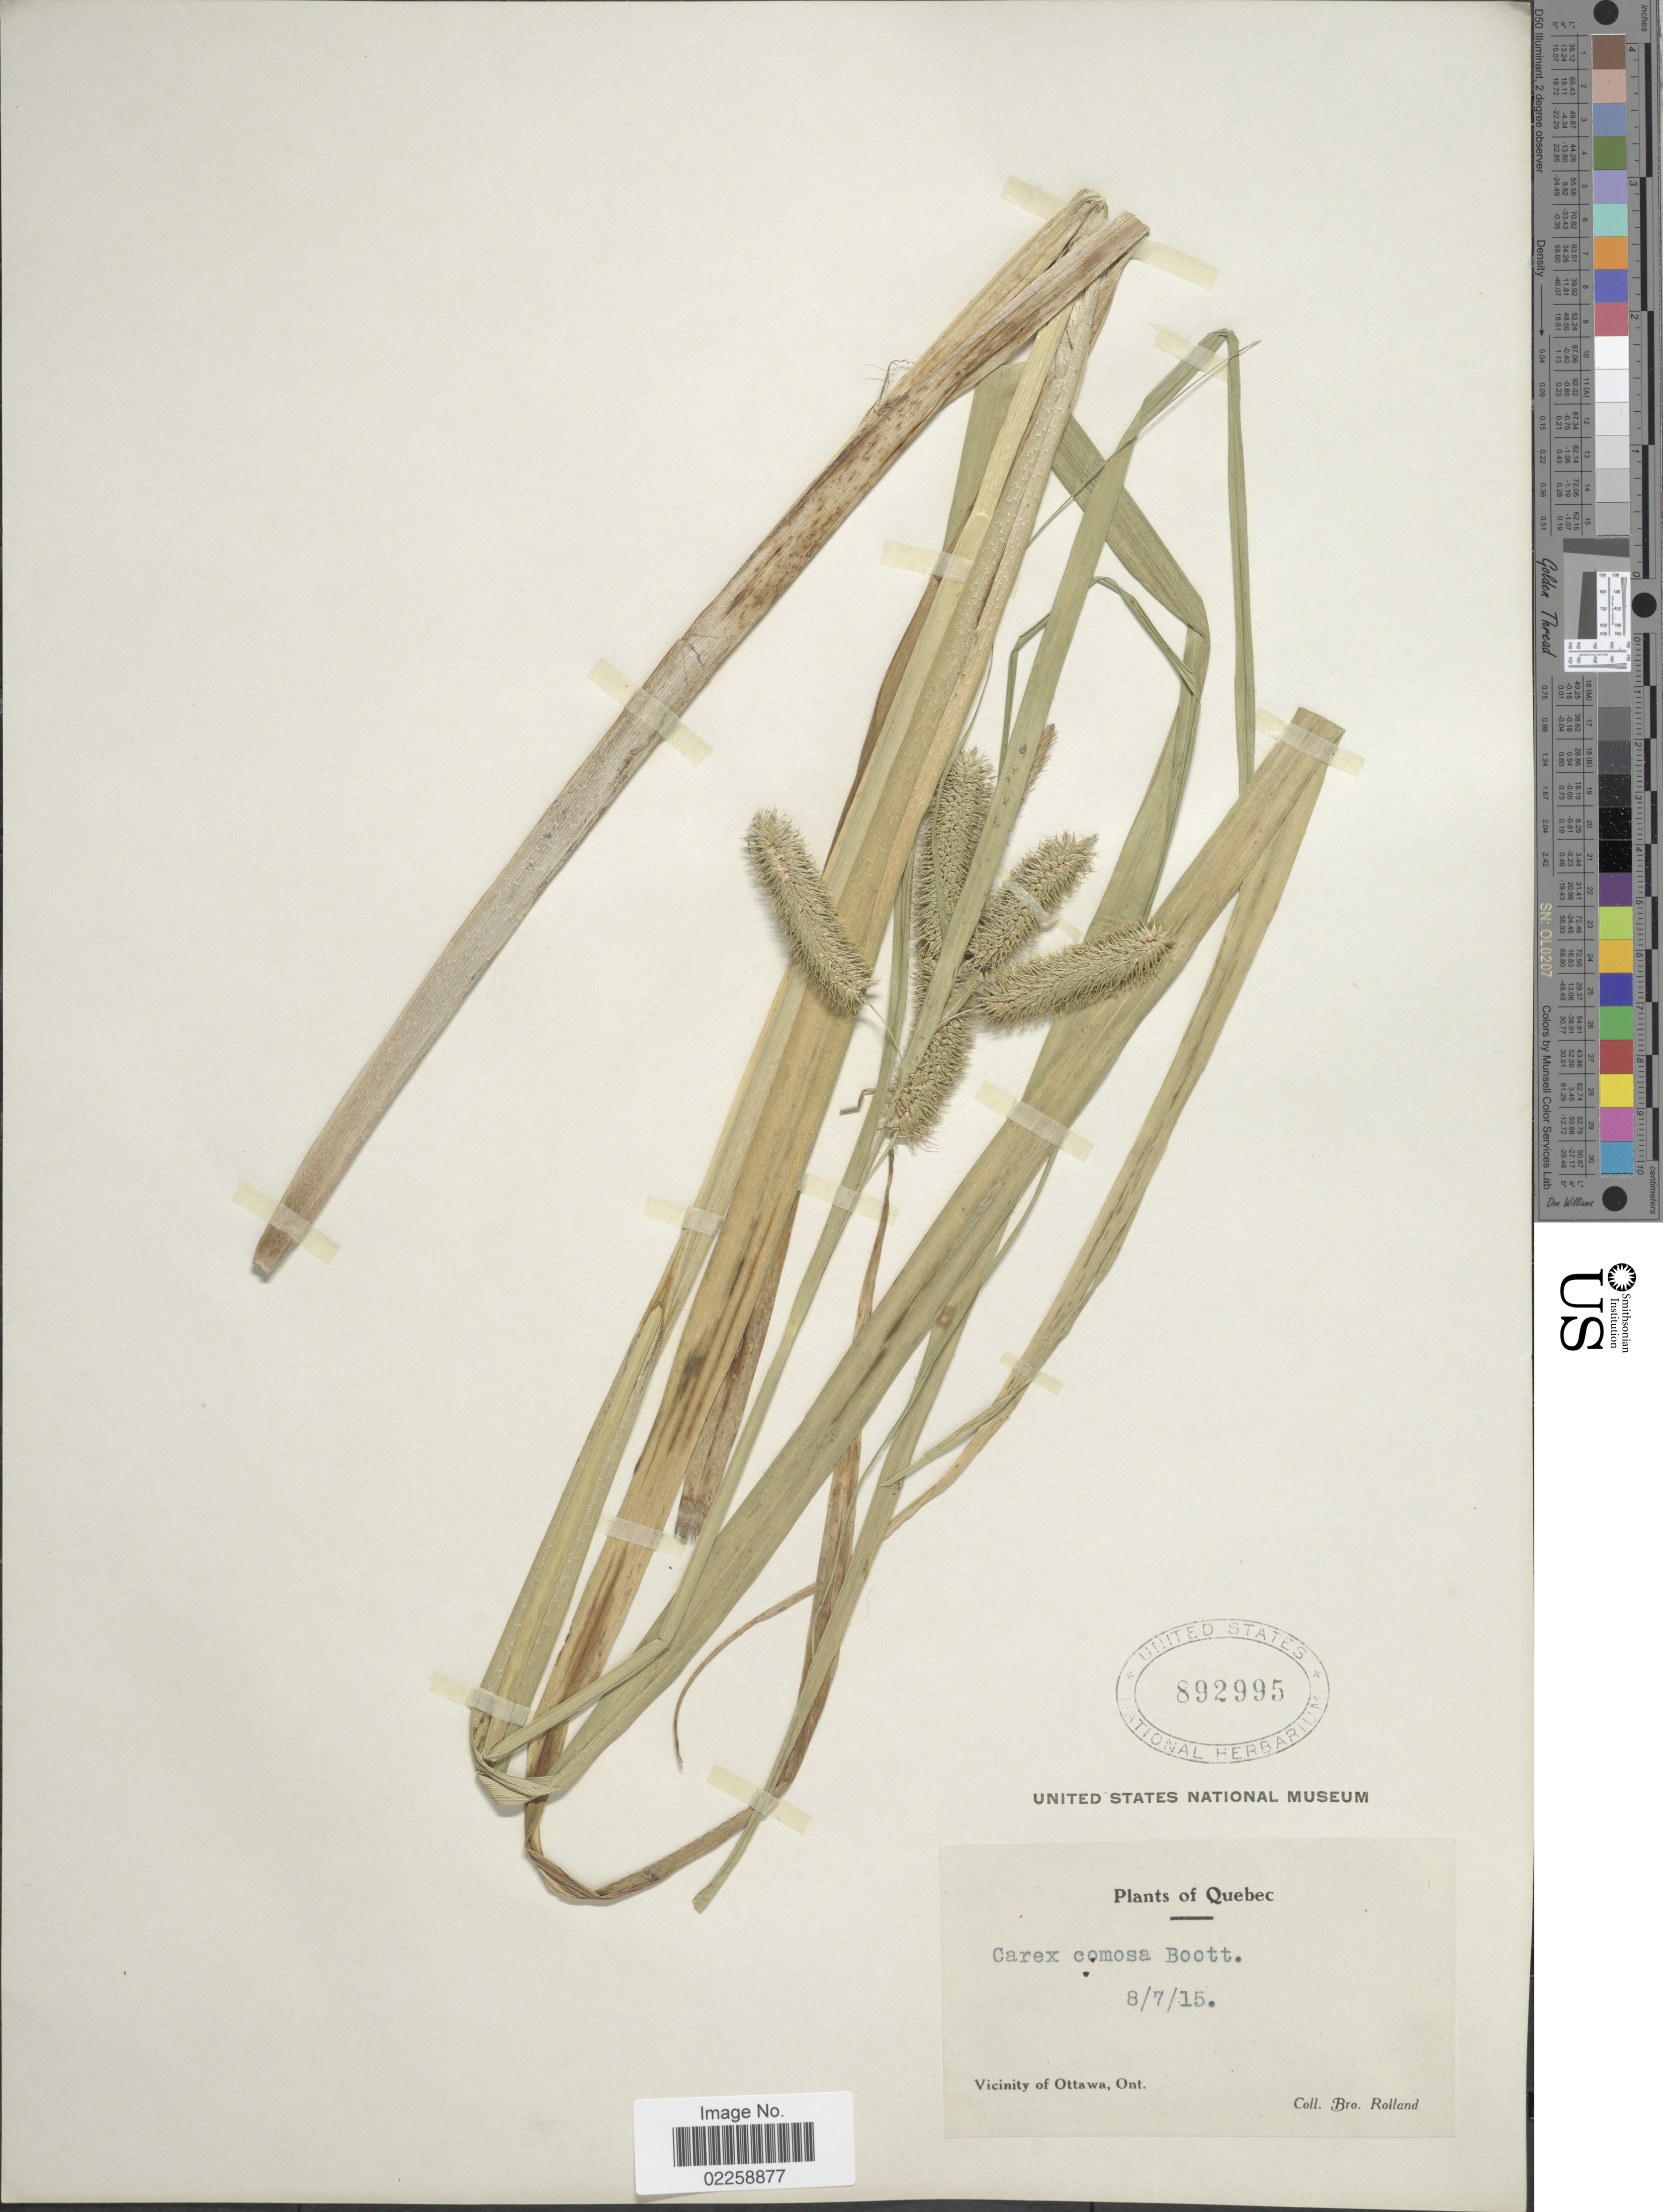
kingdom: Plantae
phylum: Tracheophyta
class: Liliopsida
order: Poales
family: Cyperaceae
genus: Carex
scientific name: Carex comosa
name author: Boott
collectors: B. Rolland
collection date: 1915-07-08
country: Canada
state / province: Ontario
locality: Quebec, Vicinity of Ottawa, Ont.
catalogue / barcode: US 892995